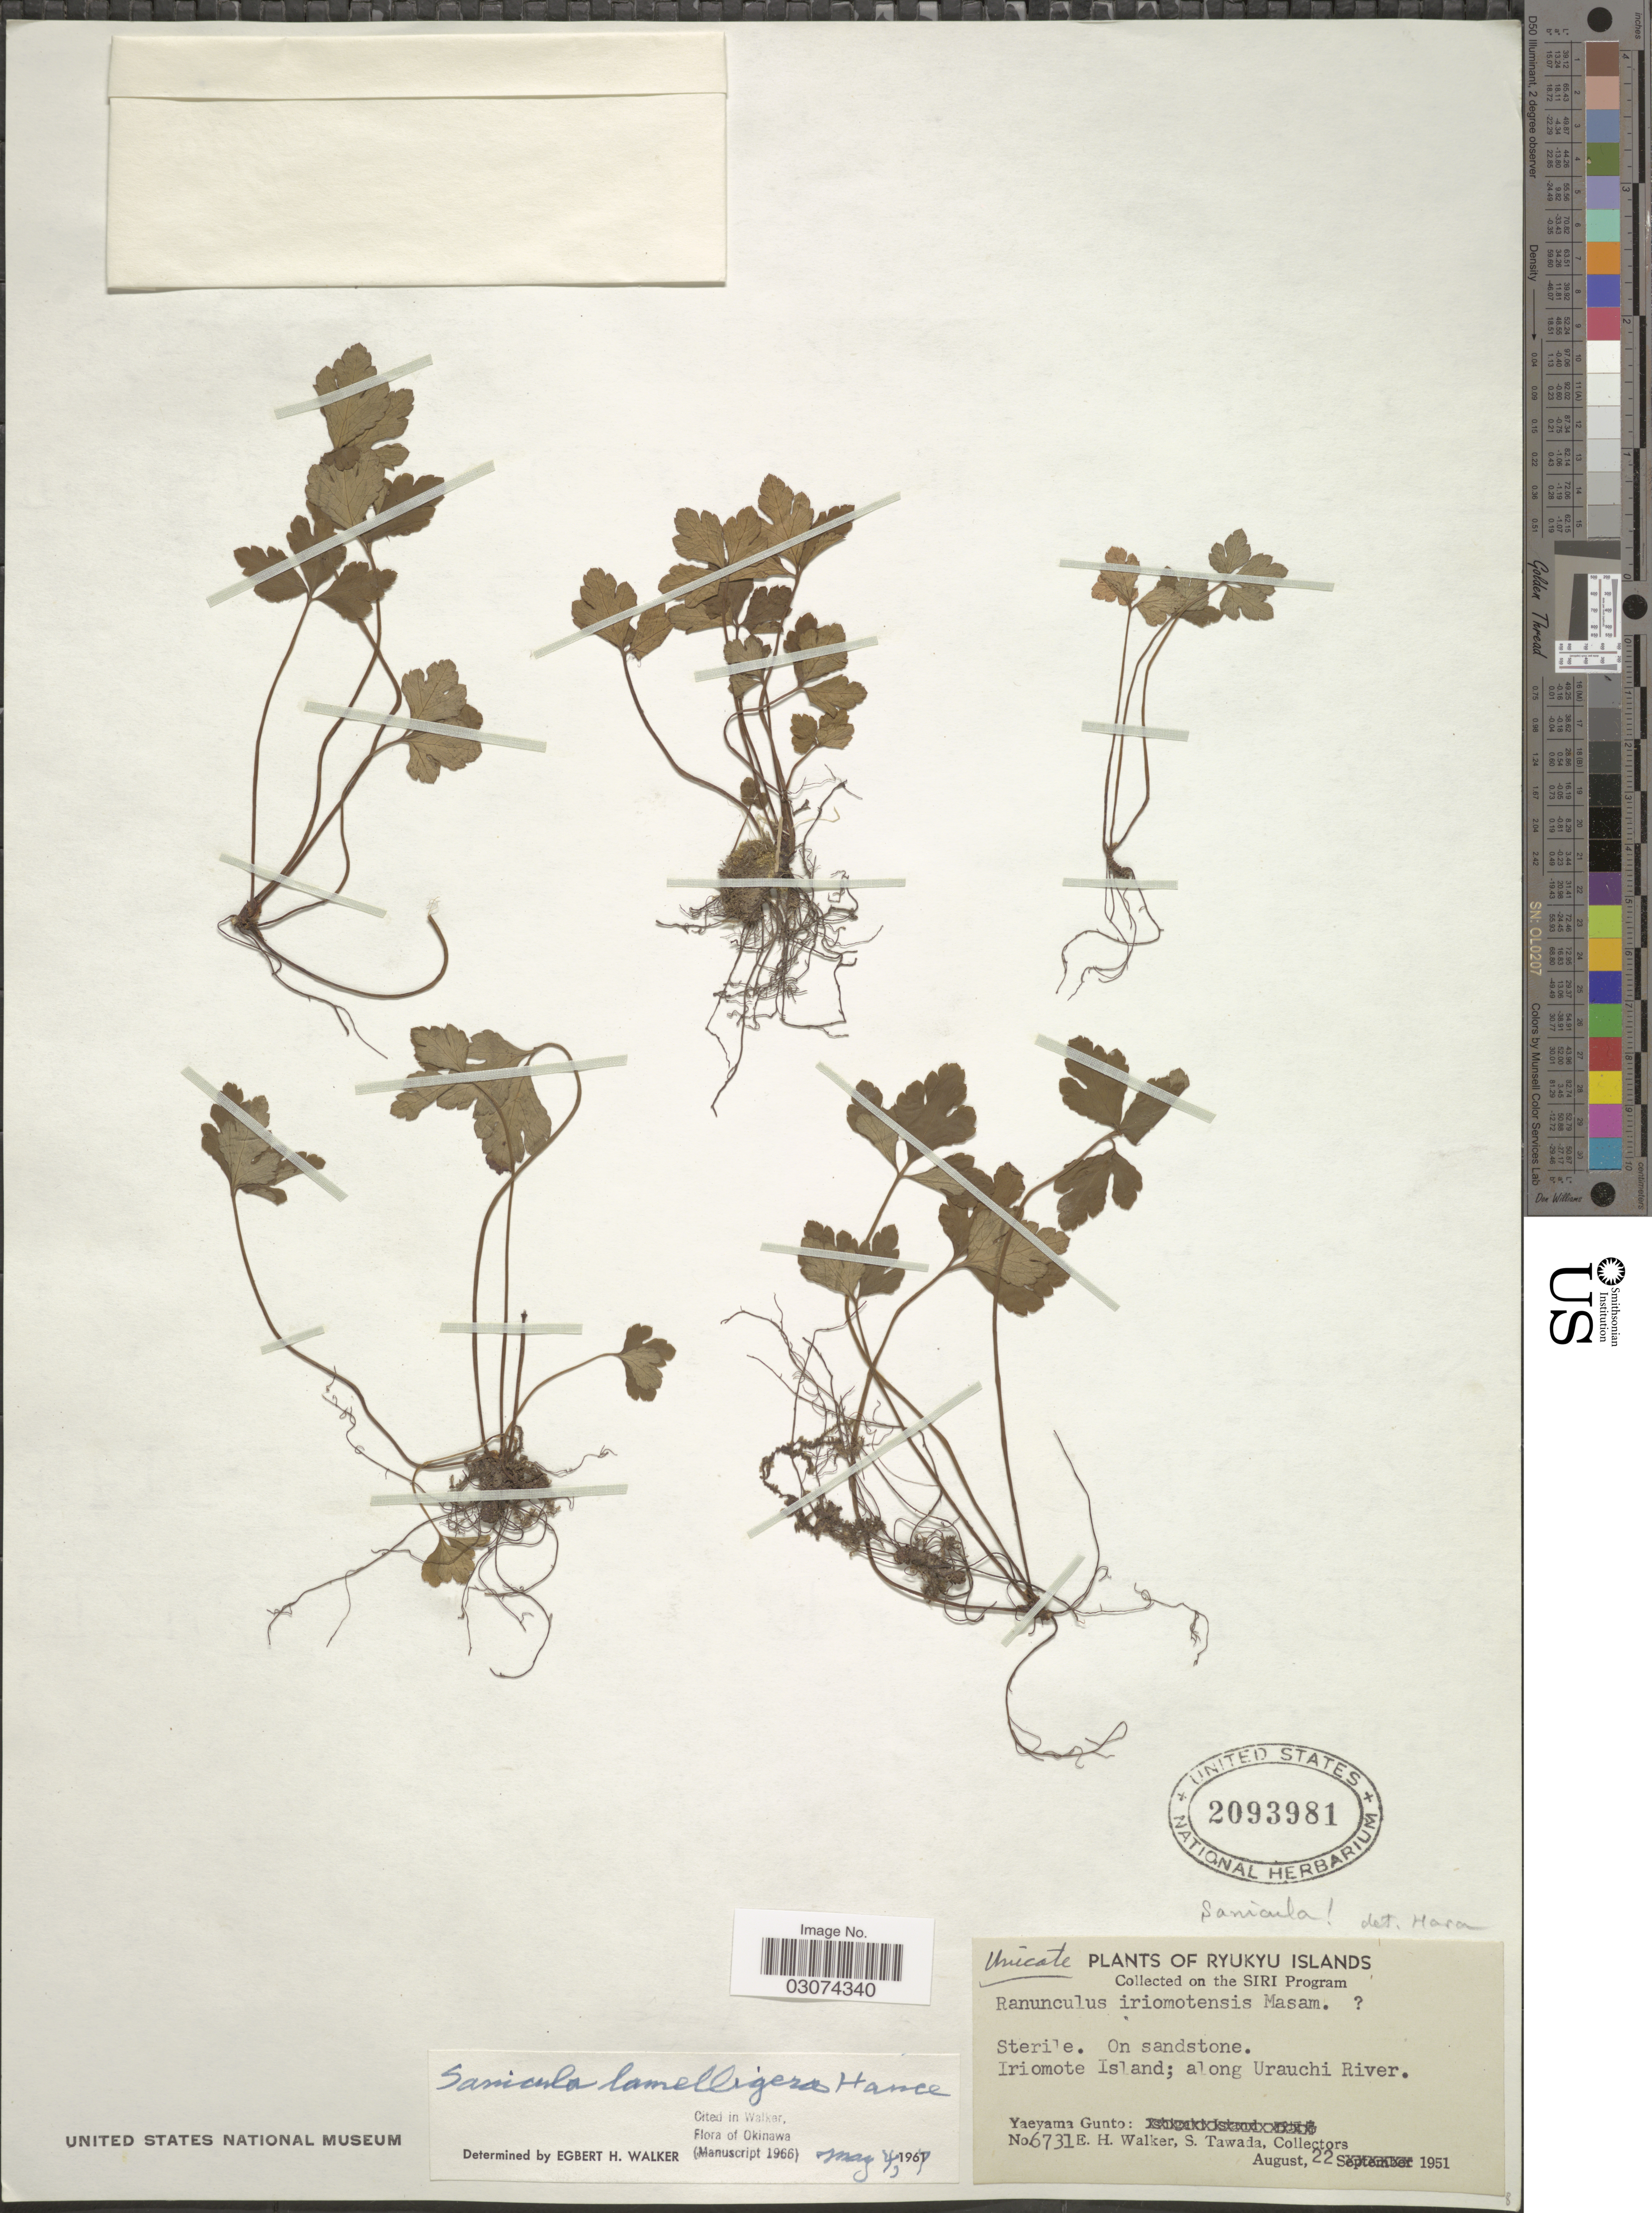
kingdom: Plantae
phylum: Tracheophyta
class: Magnoliopsida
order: Apiales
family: Apiaceae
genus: Sanicula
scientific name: Sanicula lamelligera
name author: Hance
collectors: E. H. Walker & S. Tawada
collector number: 6731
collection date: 1951-08-22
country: Japan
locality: Ryukyu Islands. Iriomote Island; along Urauchi River. Yaeyama Gunto.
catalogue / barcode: US 2093981